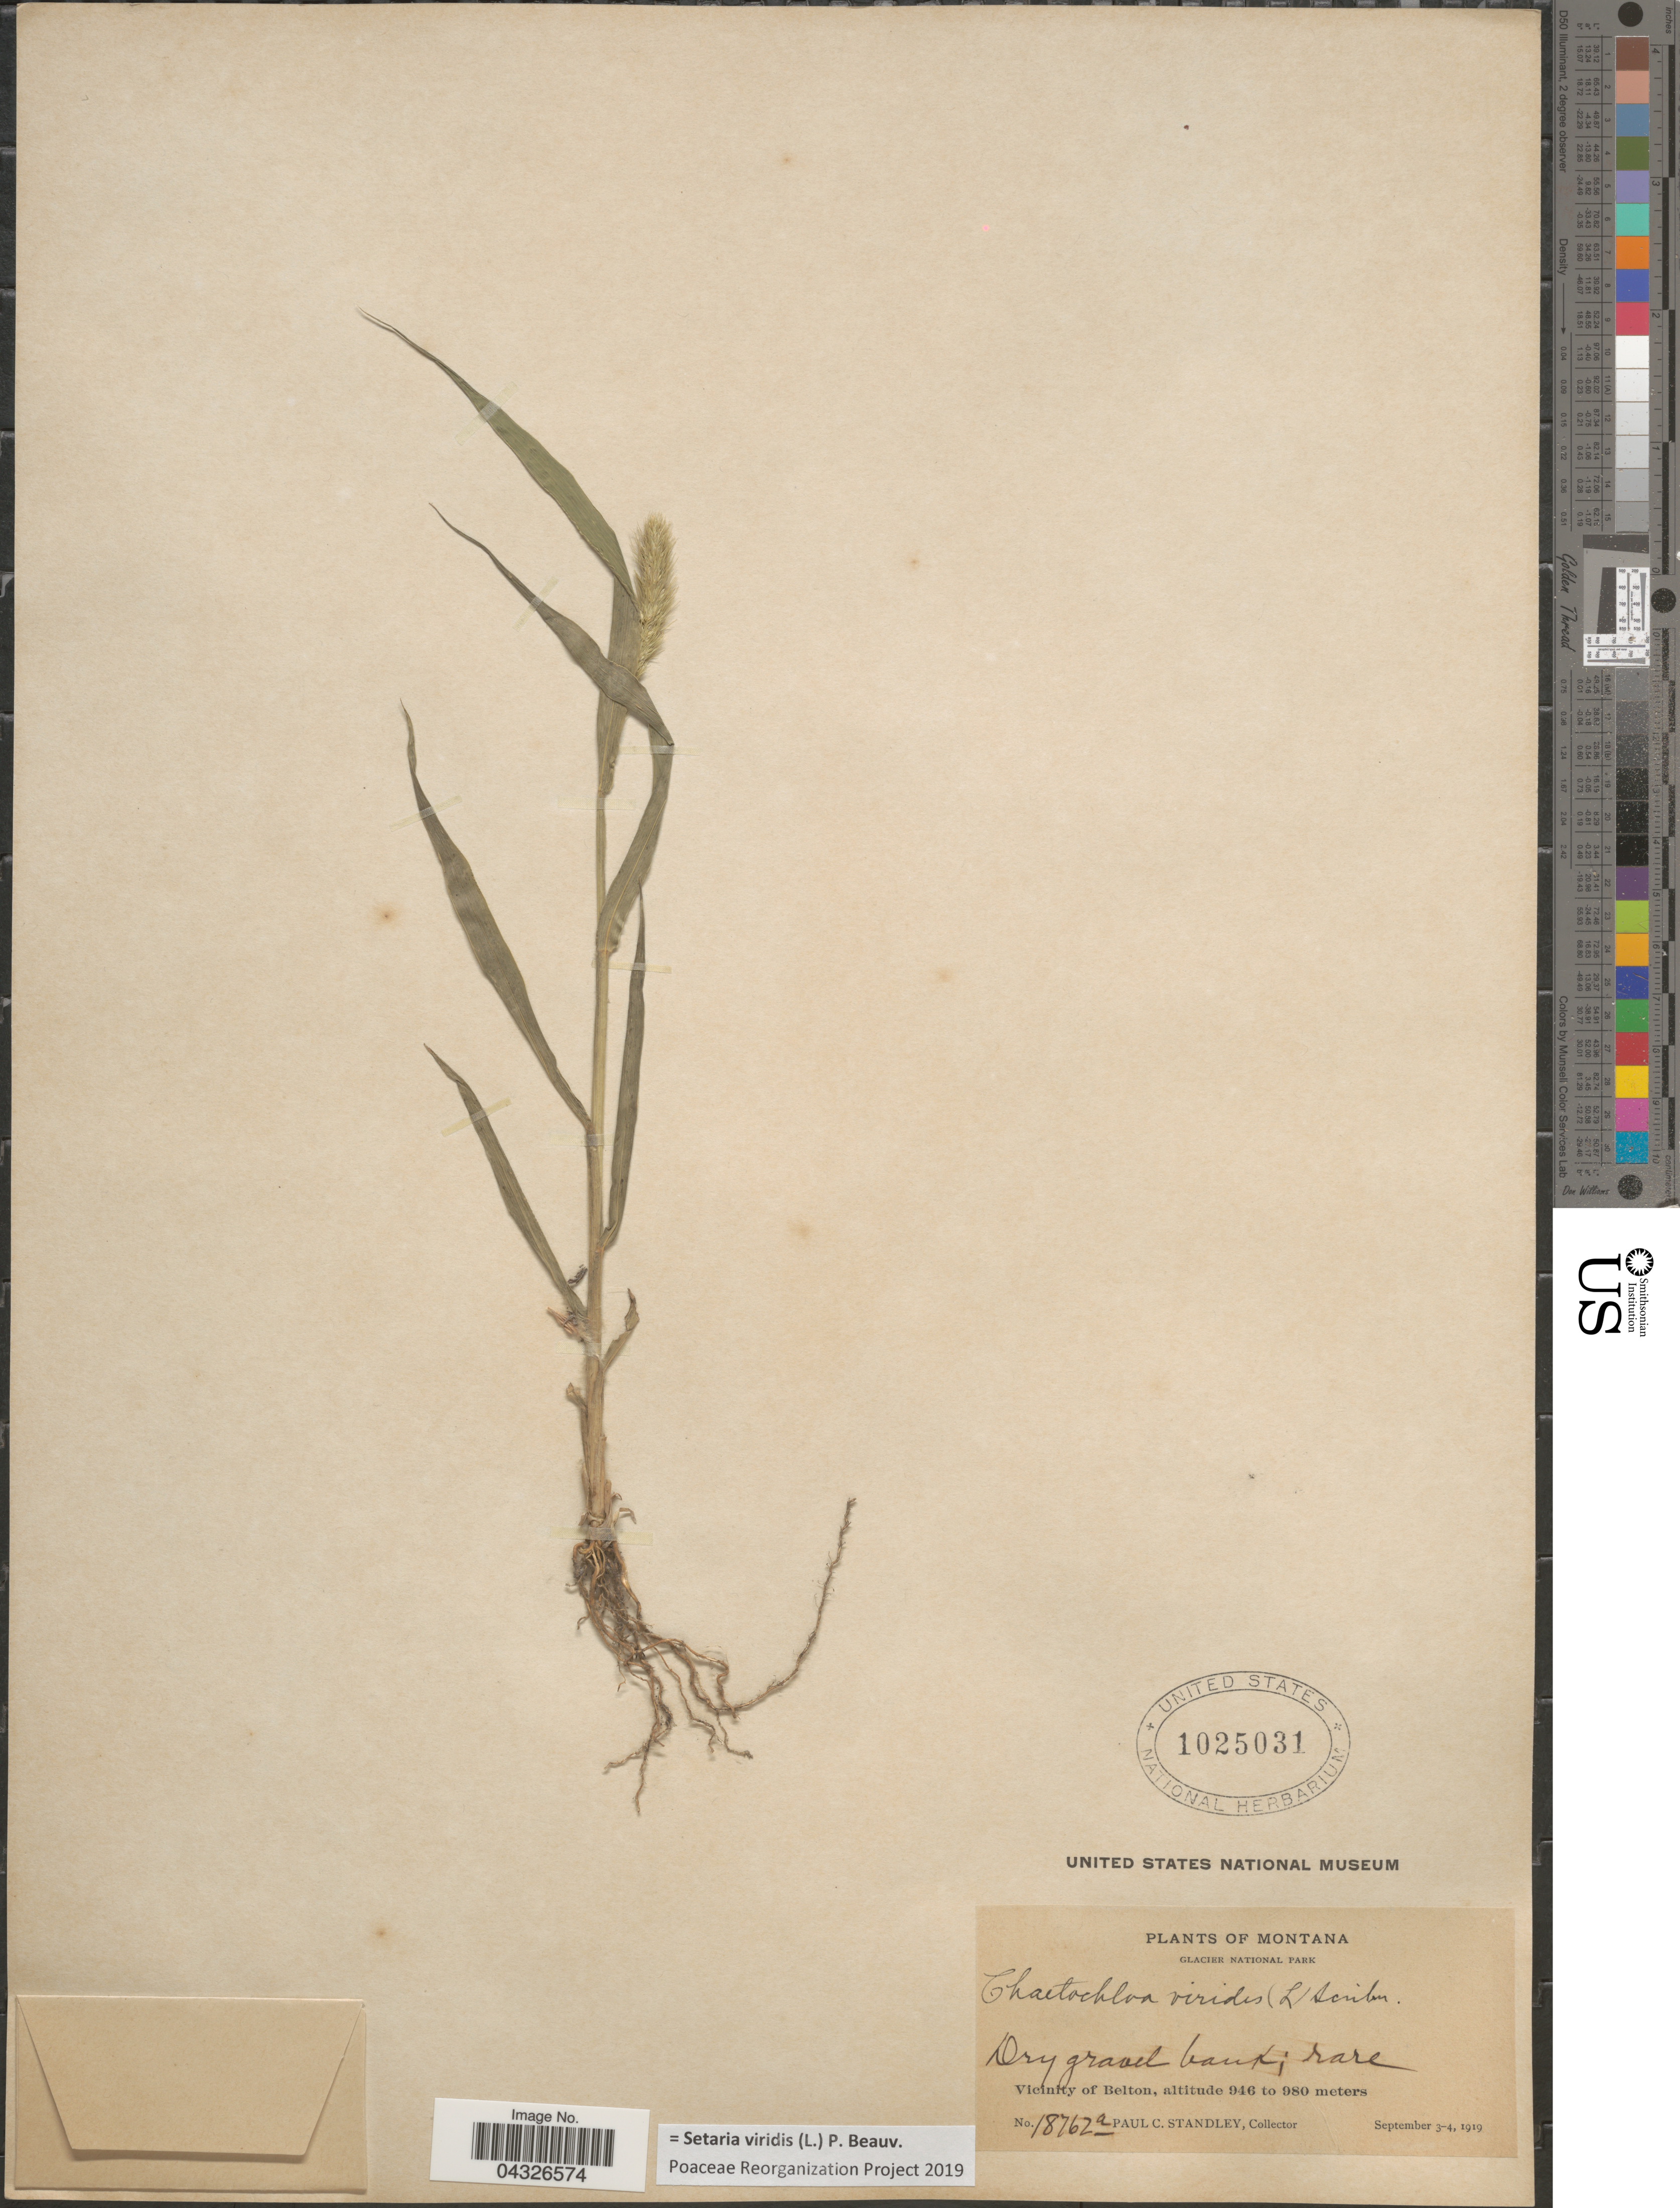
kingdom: Plantae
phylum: Tracheophyta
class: Liliopsida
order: Poales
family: Poaceae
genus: Setaria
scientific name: Setaria viridis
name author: (L.) P. Beauv.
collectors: P. C. Standley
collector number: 18762a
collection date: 1919-09-03/1919-09-04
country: United States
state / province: Montana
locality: Glacier National Park. Dry gravel bank; rare. Vicinity of Belton.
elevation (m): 946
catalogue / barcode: US 1025031